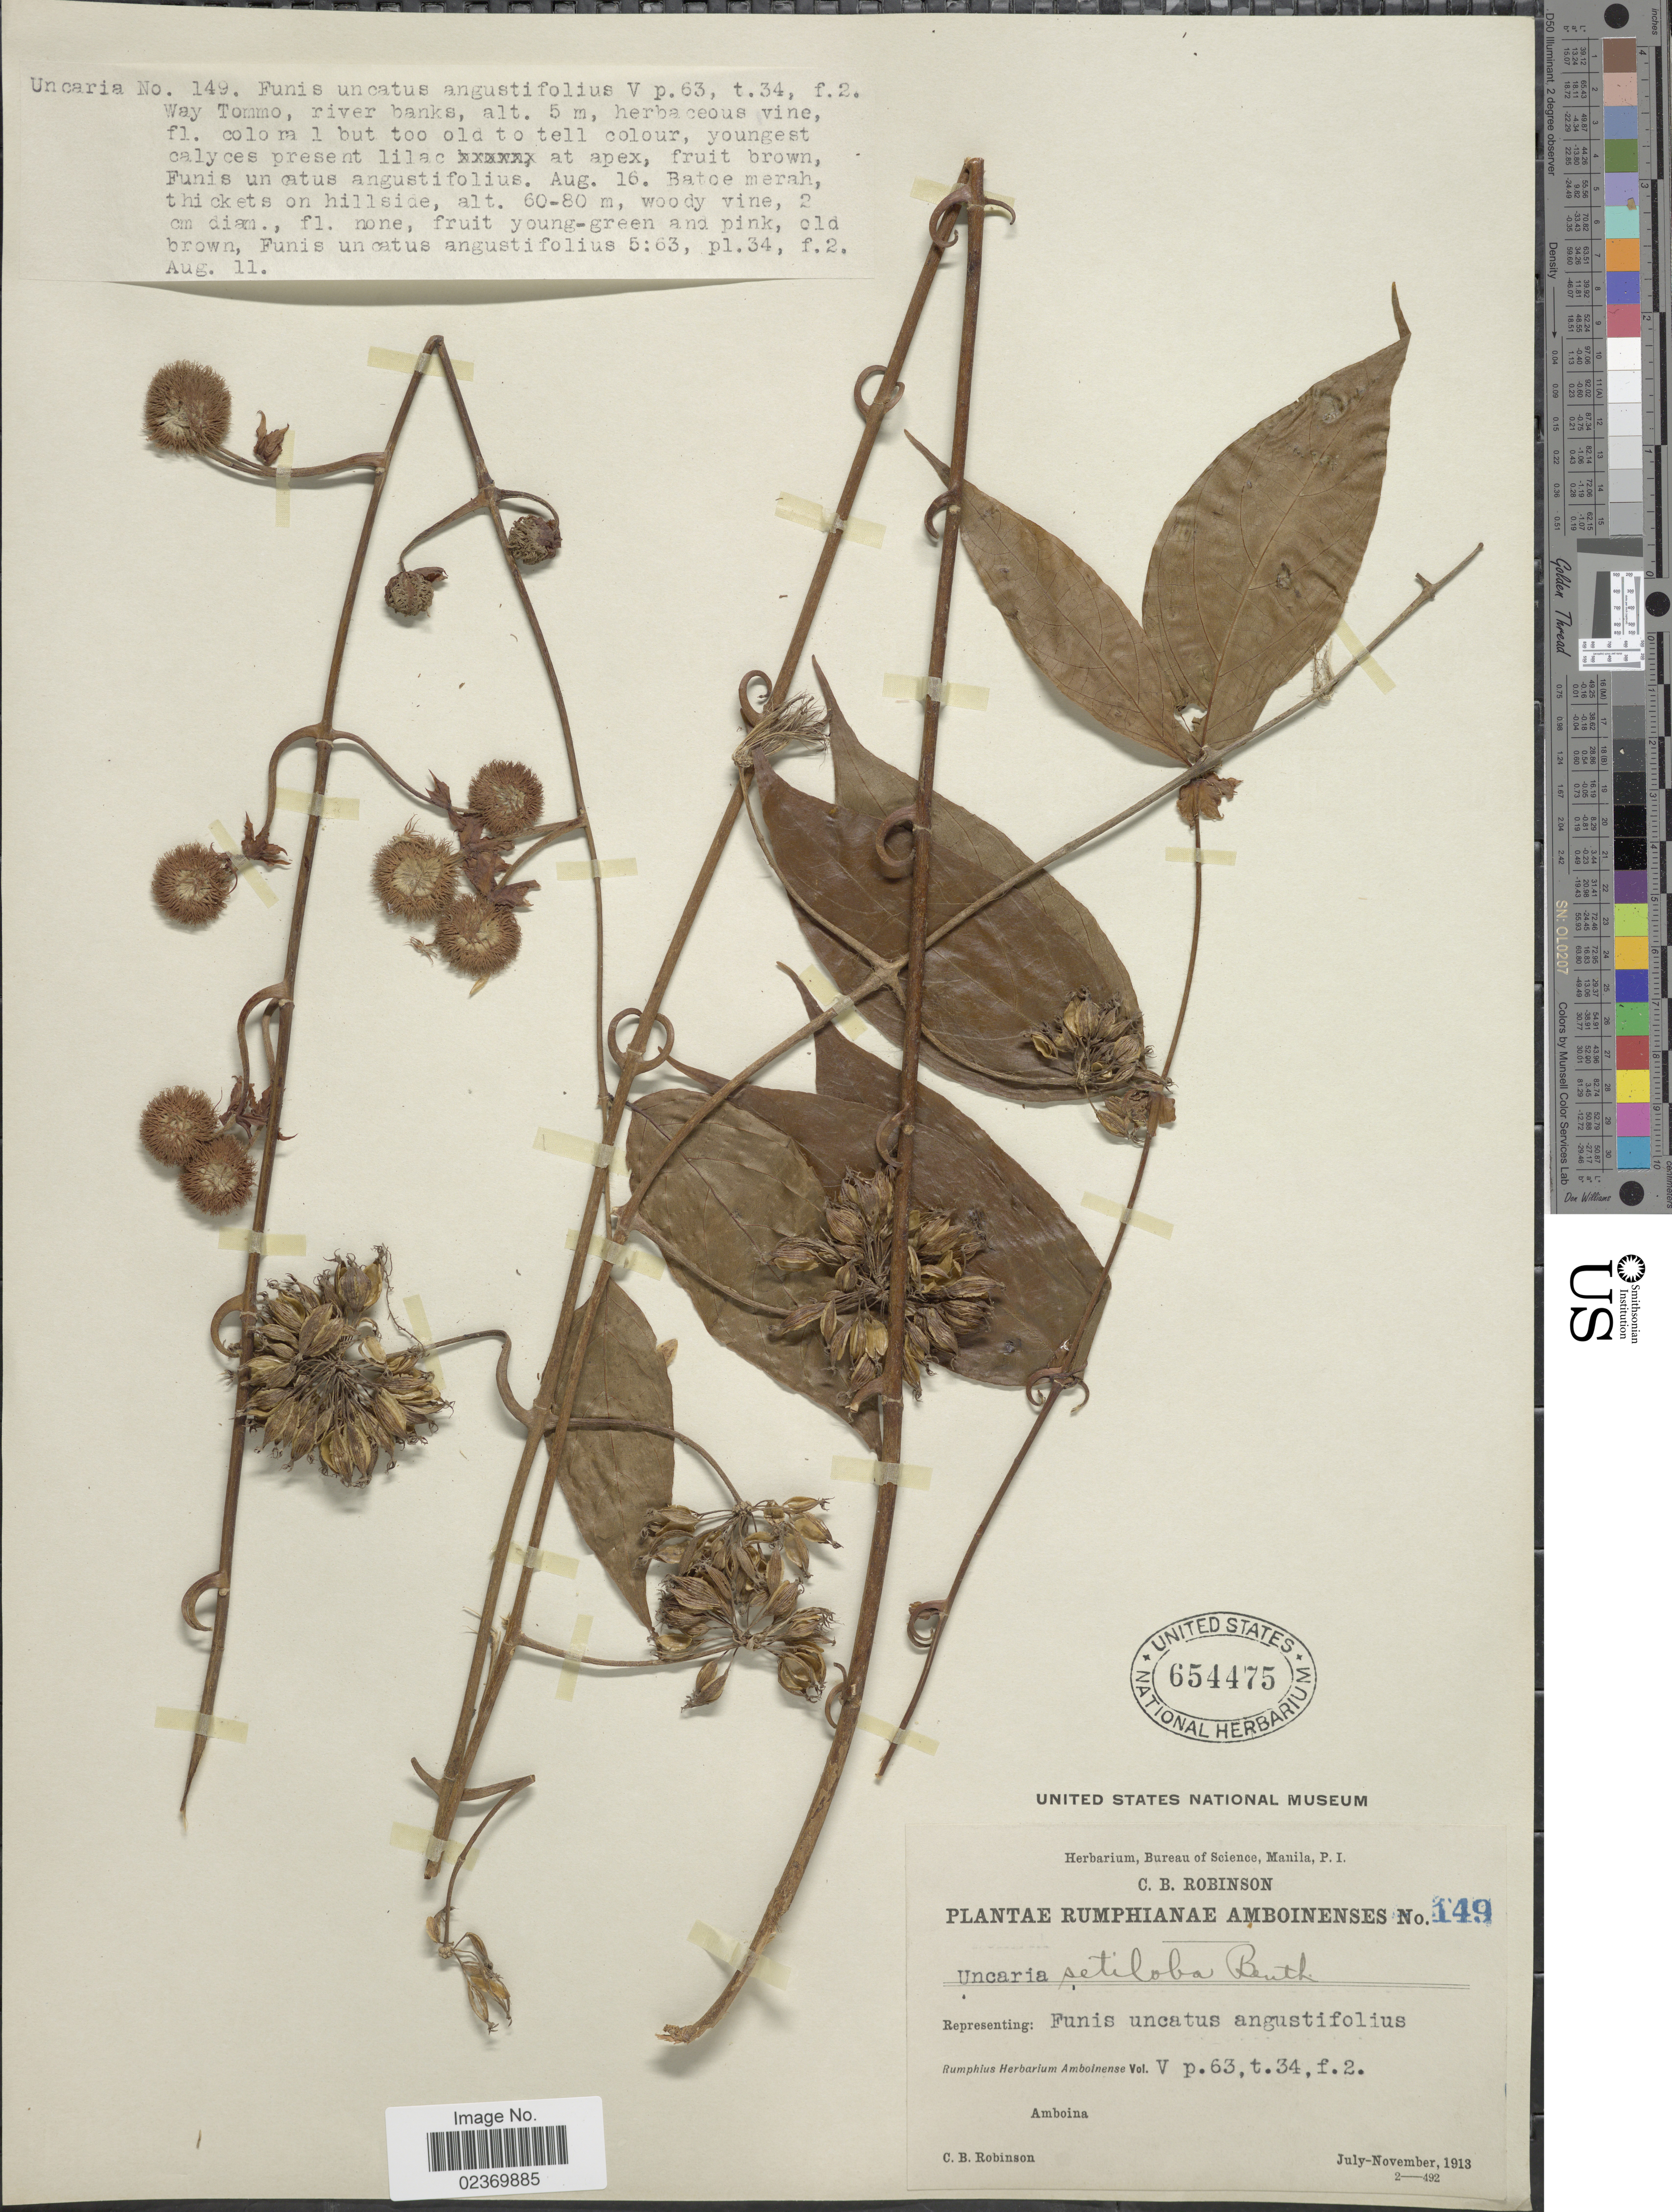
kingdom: Plantae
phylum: Tracheophyta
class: Magnoliopsida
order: Gentianales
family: Rubiaceae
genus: Uncaria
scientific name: Uncaria setiloba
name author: Benth.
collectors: C. Robinson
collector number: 149?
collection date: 1913-08-11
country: Indonesia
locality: Rumphianae Ambionenses. Amboina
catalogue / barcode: US 654475